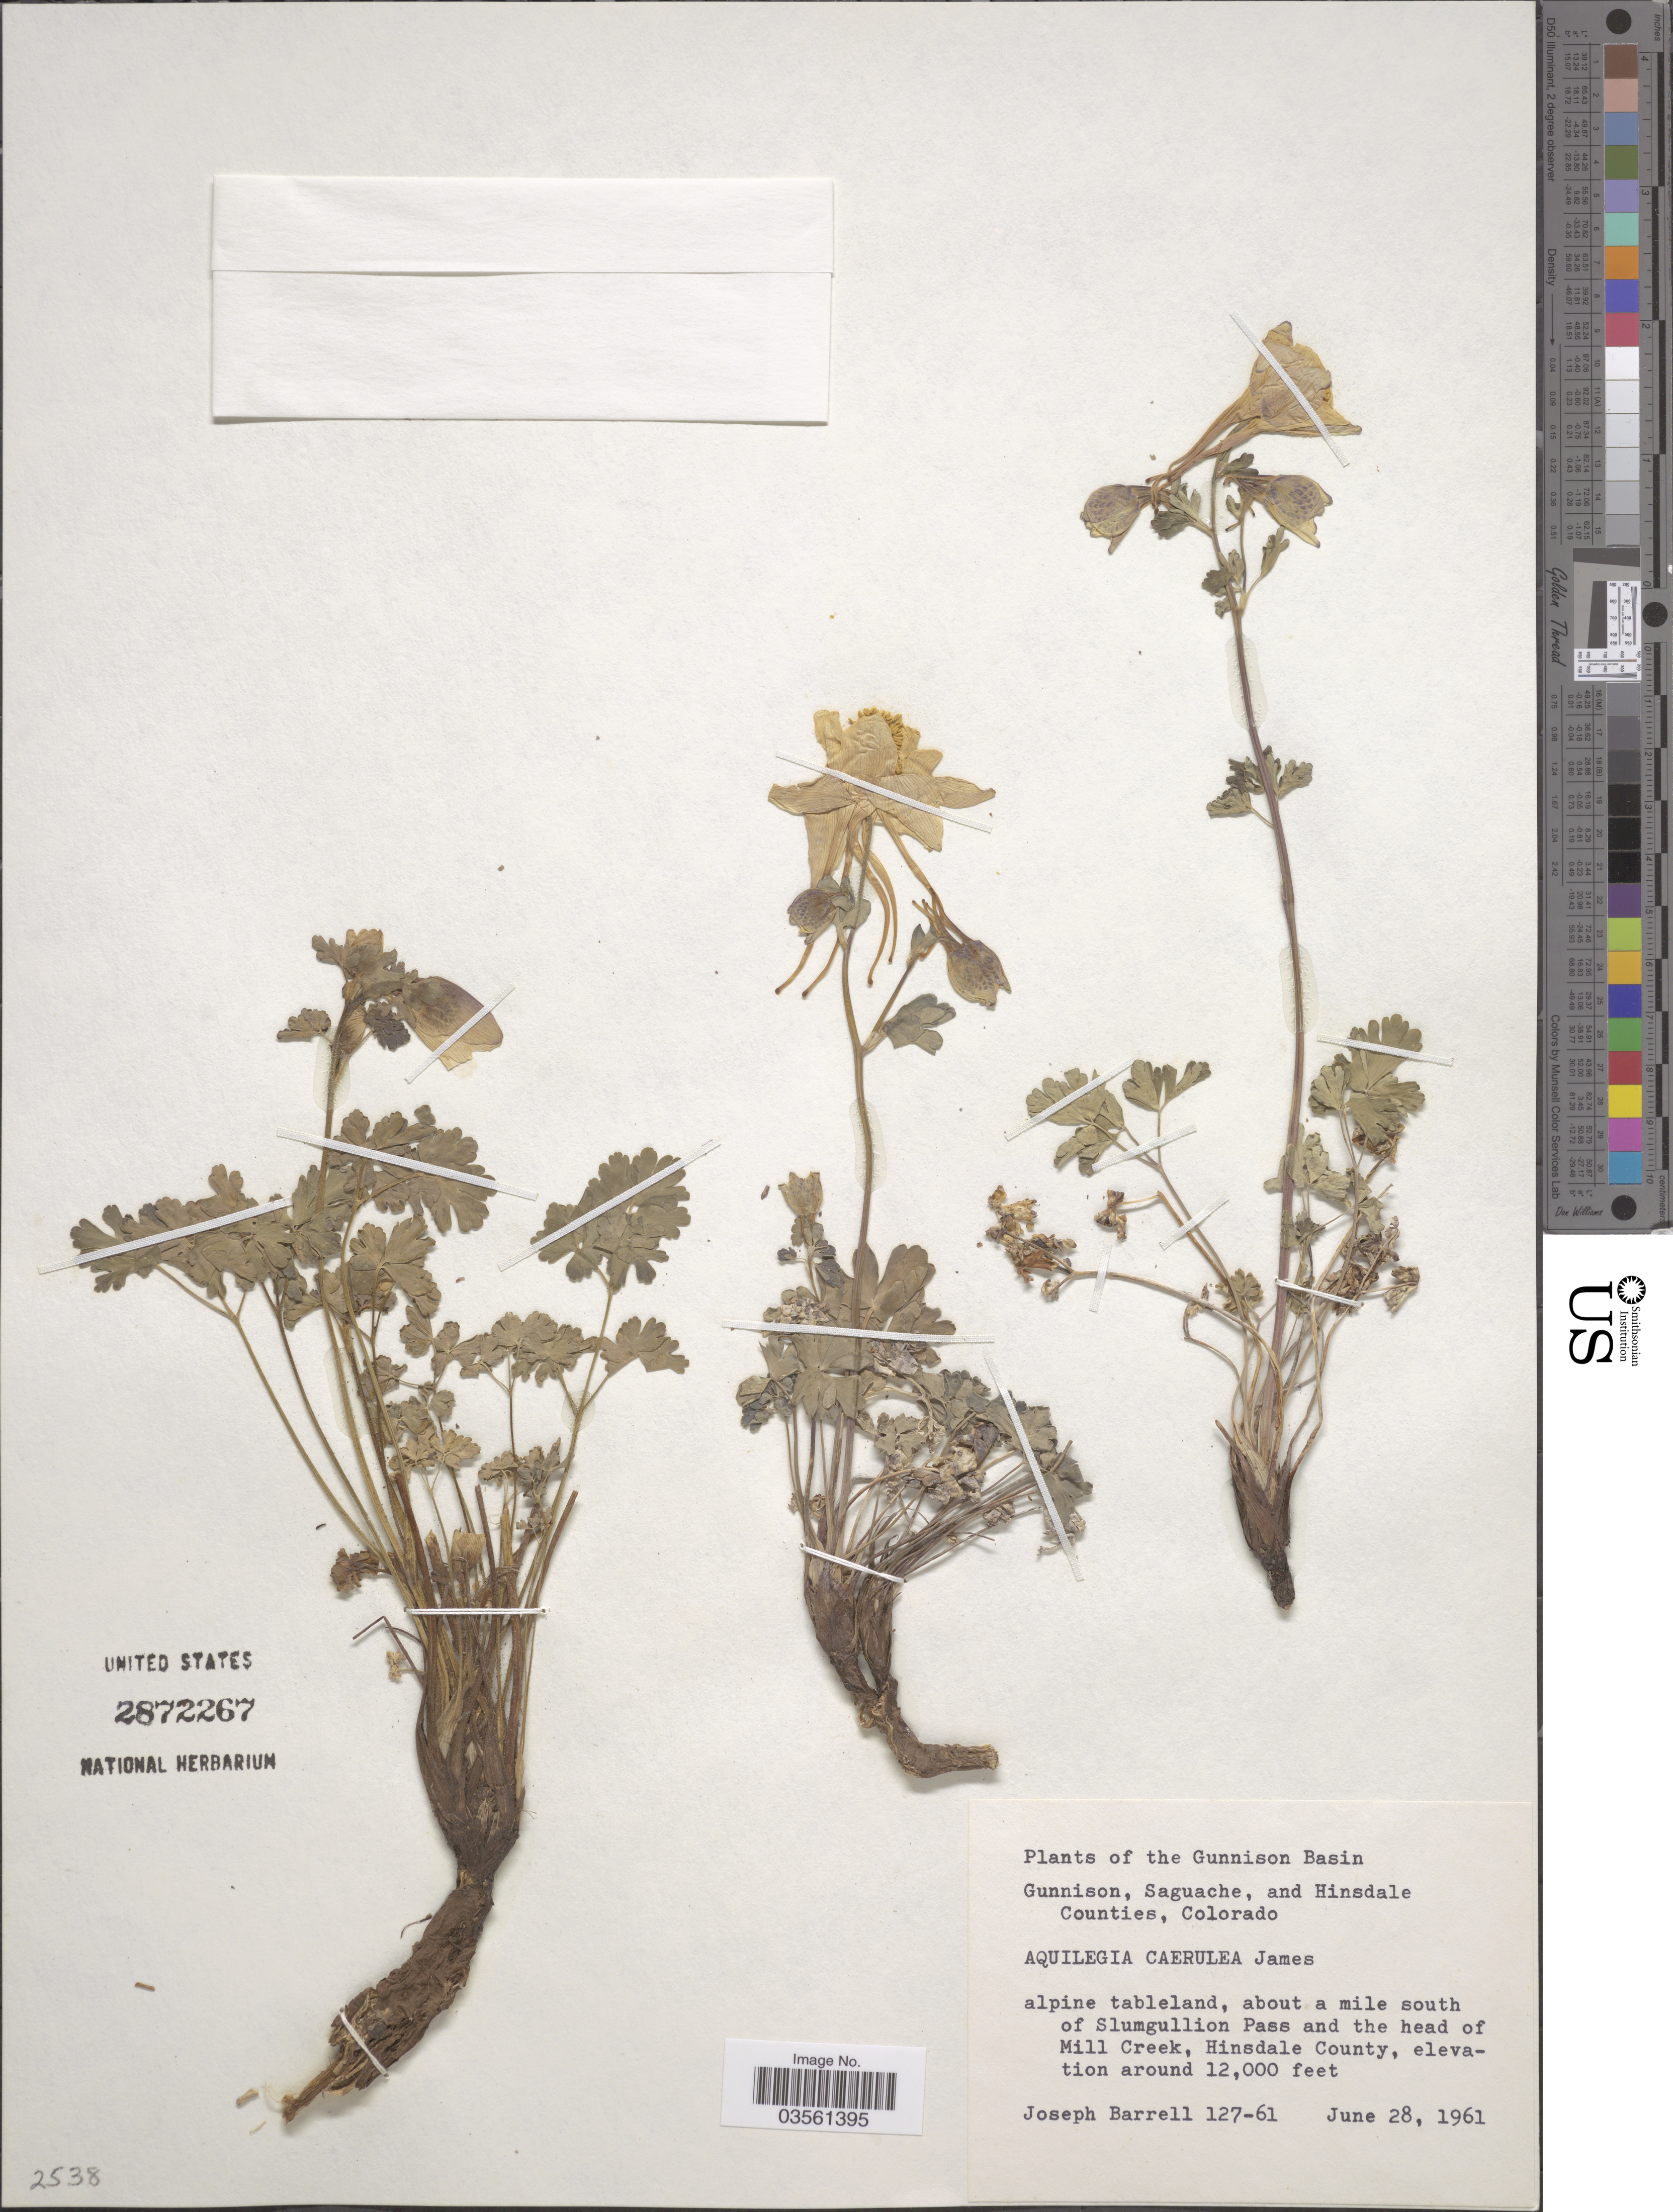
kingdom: Plantae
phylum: Tracheophyta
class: Magnoliopsida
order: Ranunculales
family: Ranunculaceae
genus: Aquilegia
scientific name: Aquilegia coerulea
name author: E. James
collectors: J. Barrell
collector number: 127-61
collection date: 1961-06-28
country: United States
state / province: Colorado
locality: The Gunnison Basin. About a mile south of Slumgullion Pass and the head of Mill Creek, Hinsdale County.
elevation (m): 3658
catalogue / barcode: US 2872267